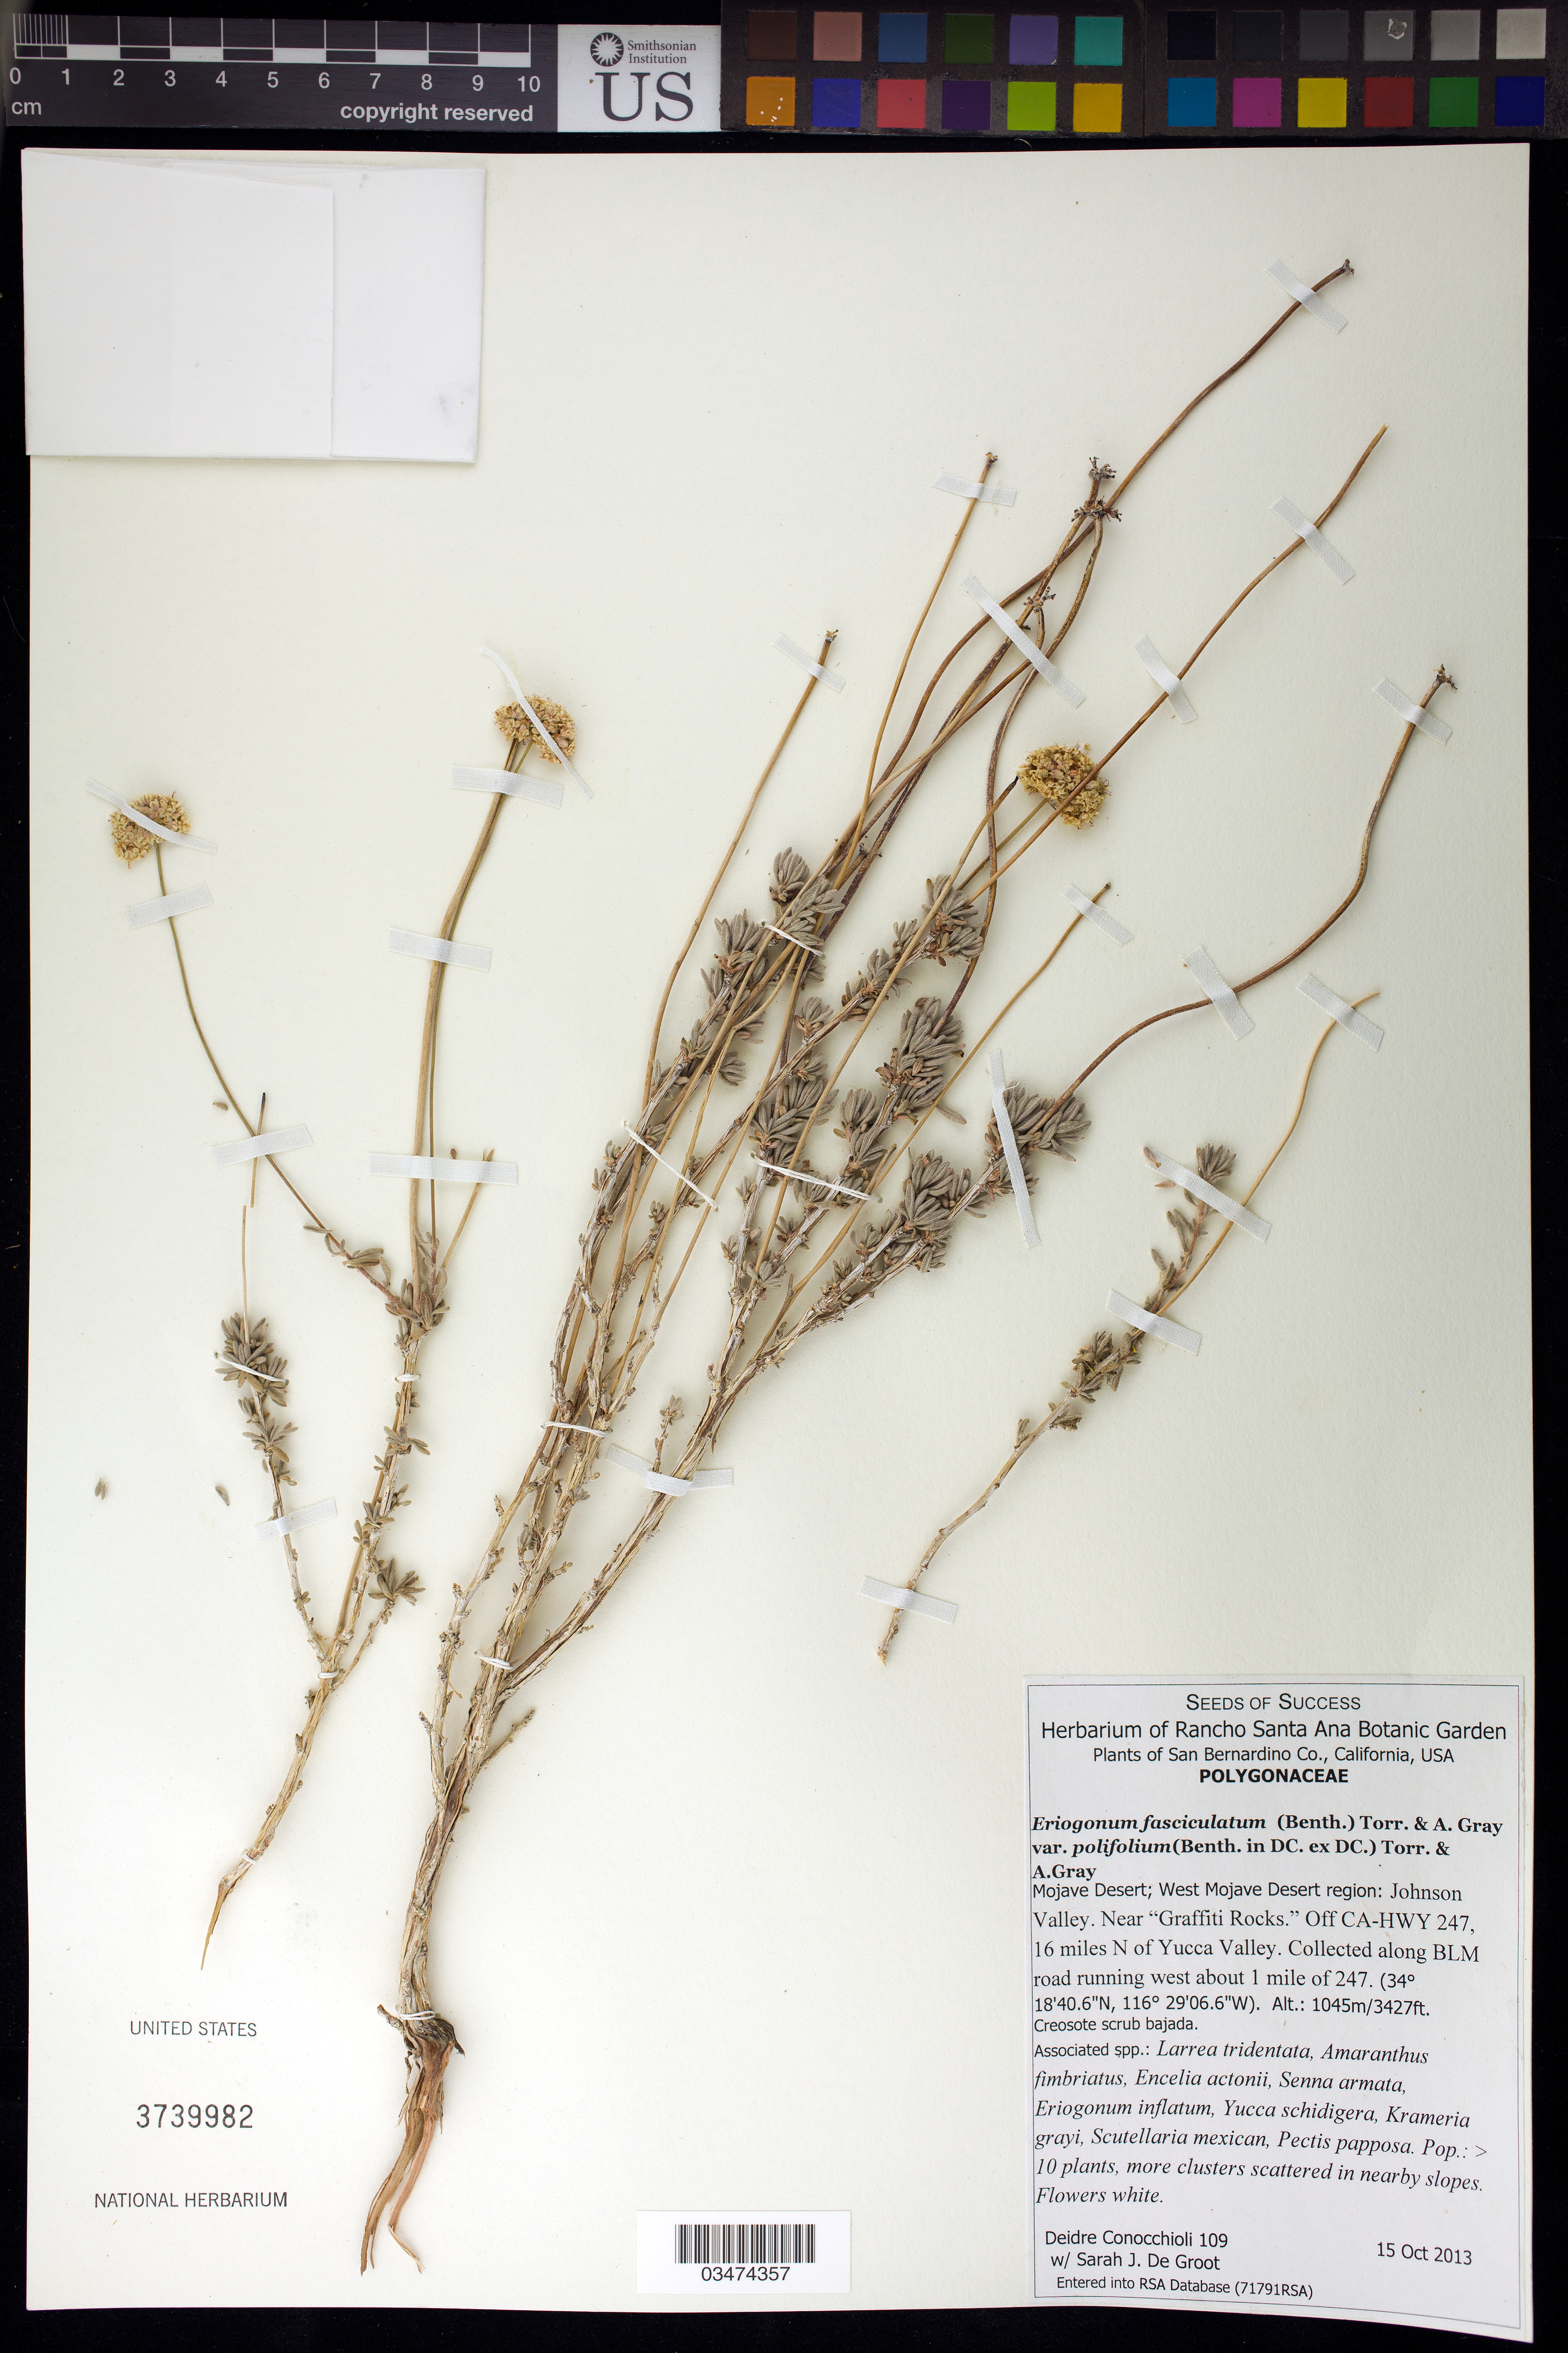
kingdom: Plantae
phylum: Tracheophyta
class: Magnoliopsida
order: Caryophyllales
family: Polygonaceae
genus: Eriogonum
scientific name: Eriogonum fasciculatum var. polifolium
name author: (Benth.) Torr. & A. Gray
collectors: D. Conocchioli & S. De Groot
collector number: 109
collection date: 2013-10-15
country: United States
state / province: California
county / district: San Bernardino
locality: Mojave Desert, west region. Johnson Valley, near "Graffiti Rocks", 16 mi. N of Yucca Valley.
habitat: Creosote scrub bajada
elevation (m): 1045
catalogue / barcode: US 3739982